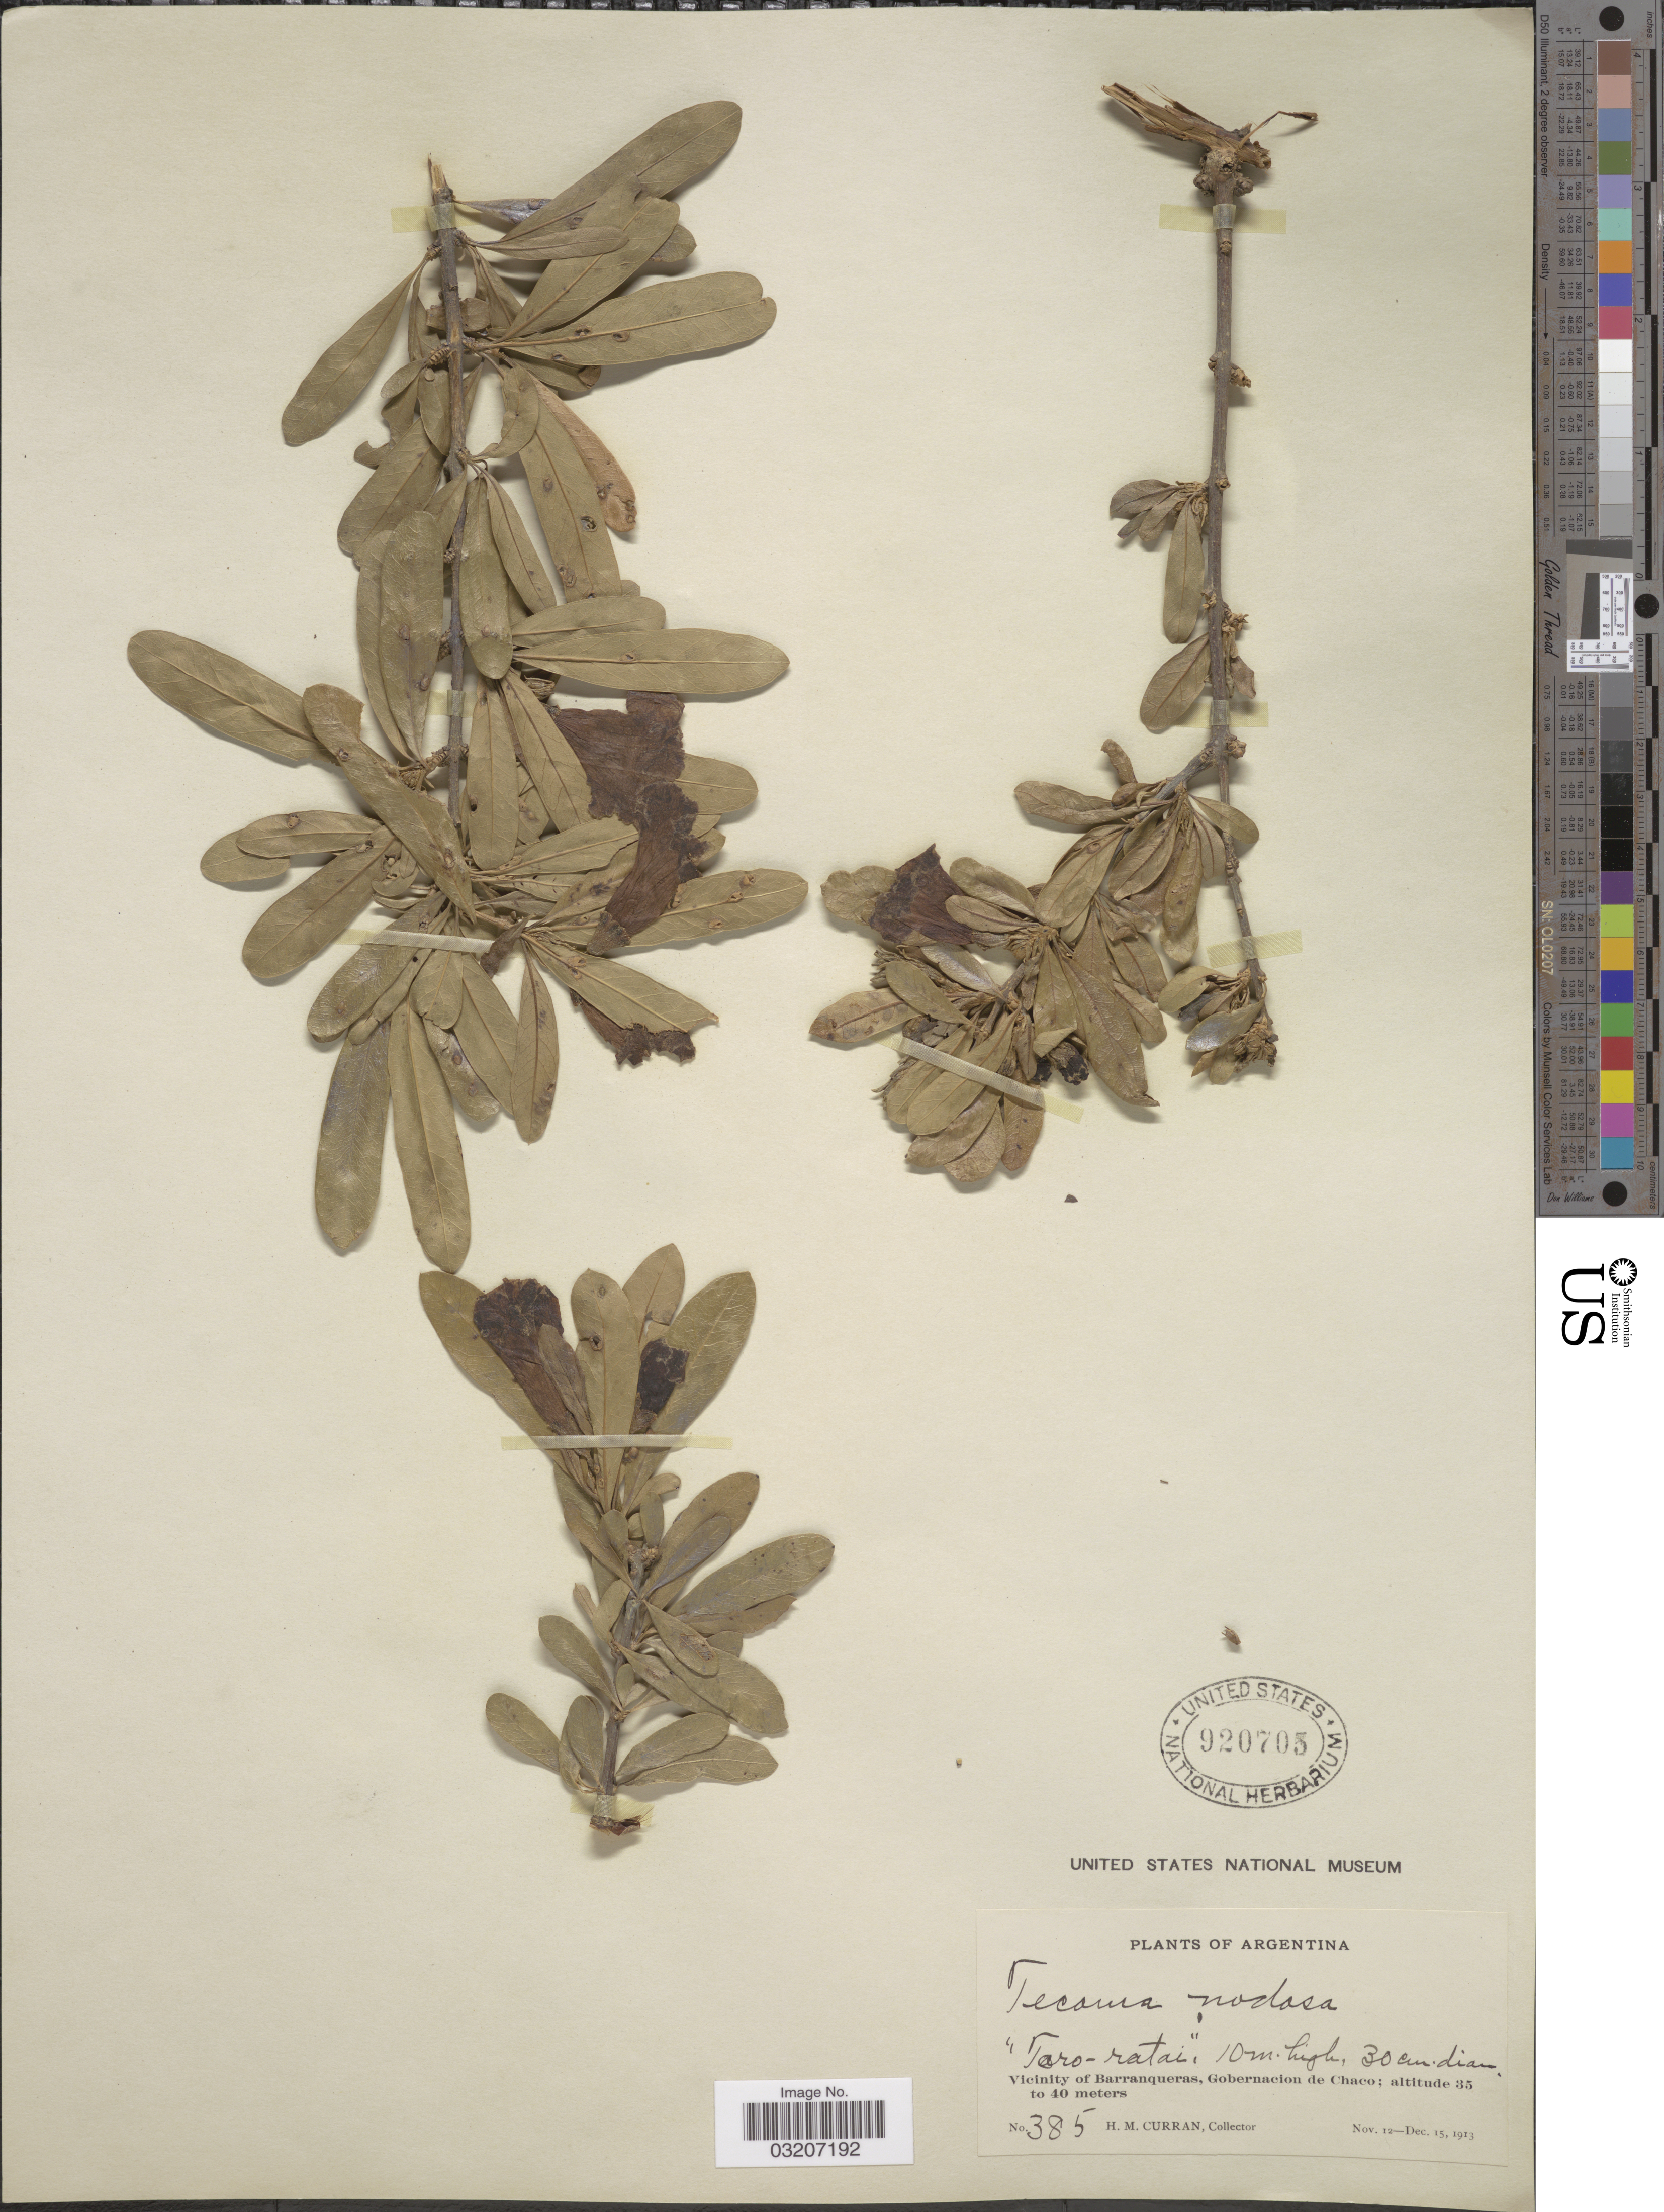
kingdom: Plantae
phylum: Tracheophyta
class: Magnoliopsida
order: Lamiales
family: Bignoniaceae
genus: Tabebuia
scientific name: Tabebuia nodosa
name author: (Griseb.) Griseb.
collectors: H. M. Curran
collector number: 385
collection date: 1913-11-12/1913-12-15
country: Argentina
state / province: Chaco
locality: Vicinity of Barranqueras, Gobernacion de Chaco.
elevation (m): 35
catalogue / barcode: US 920705